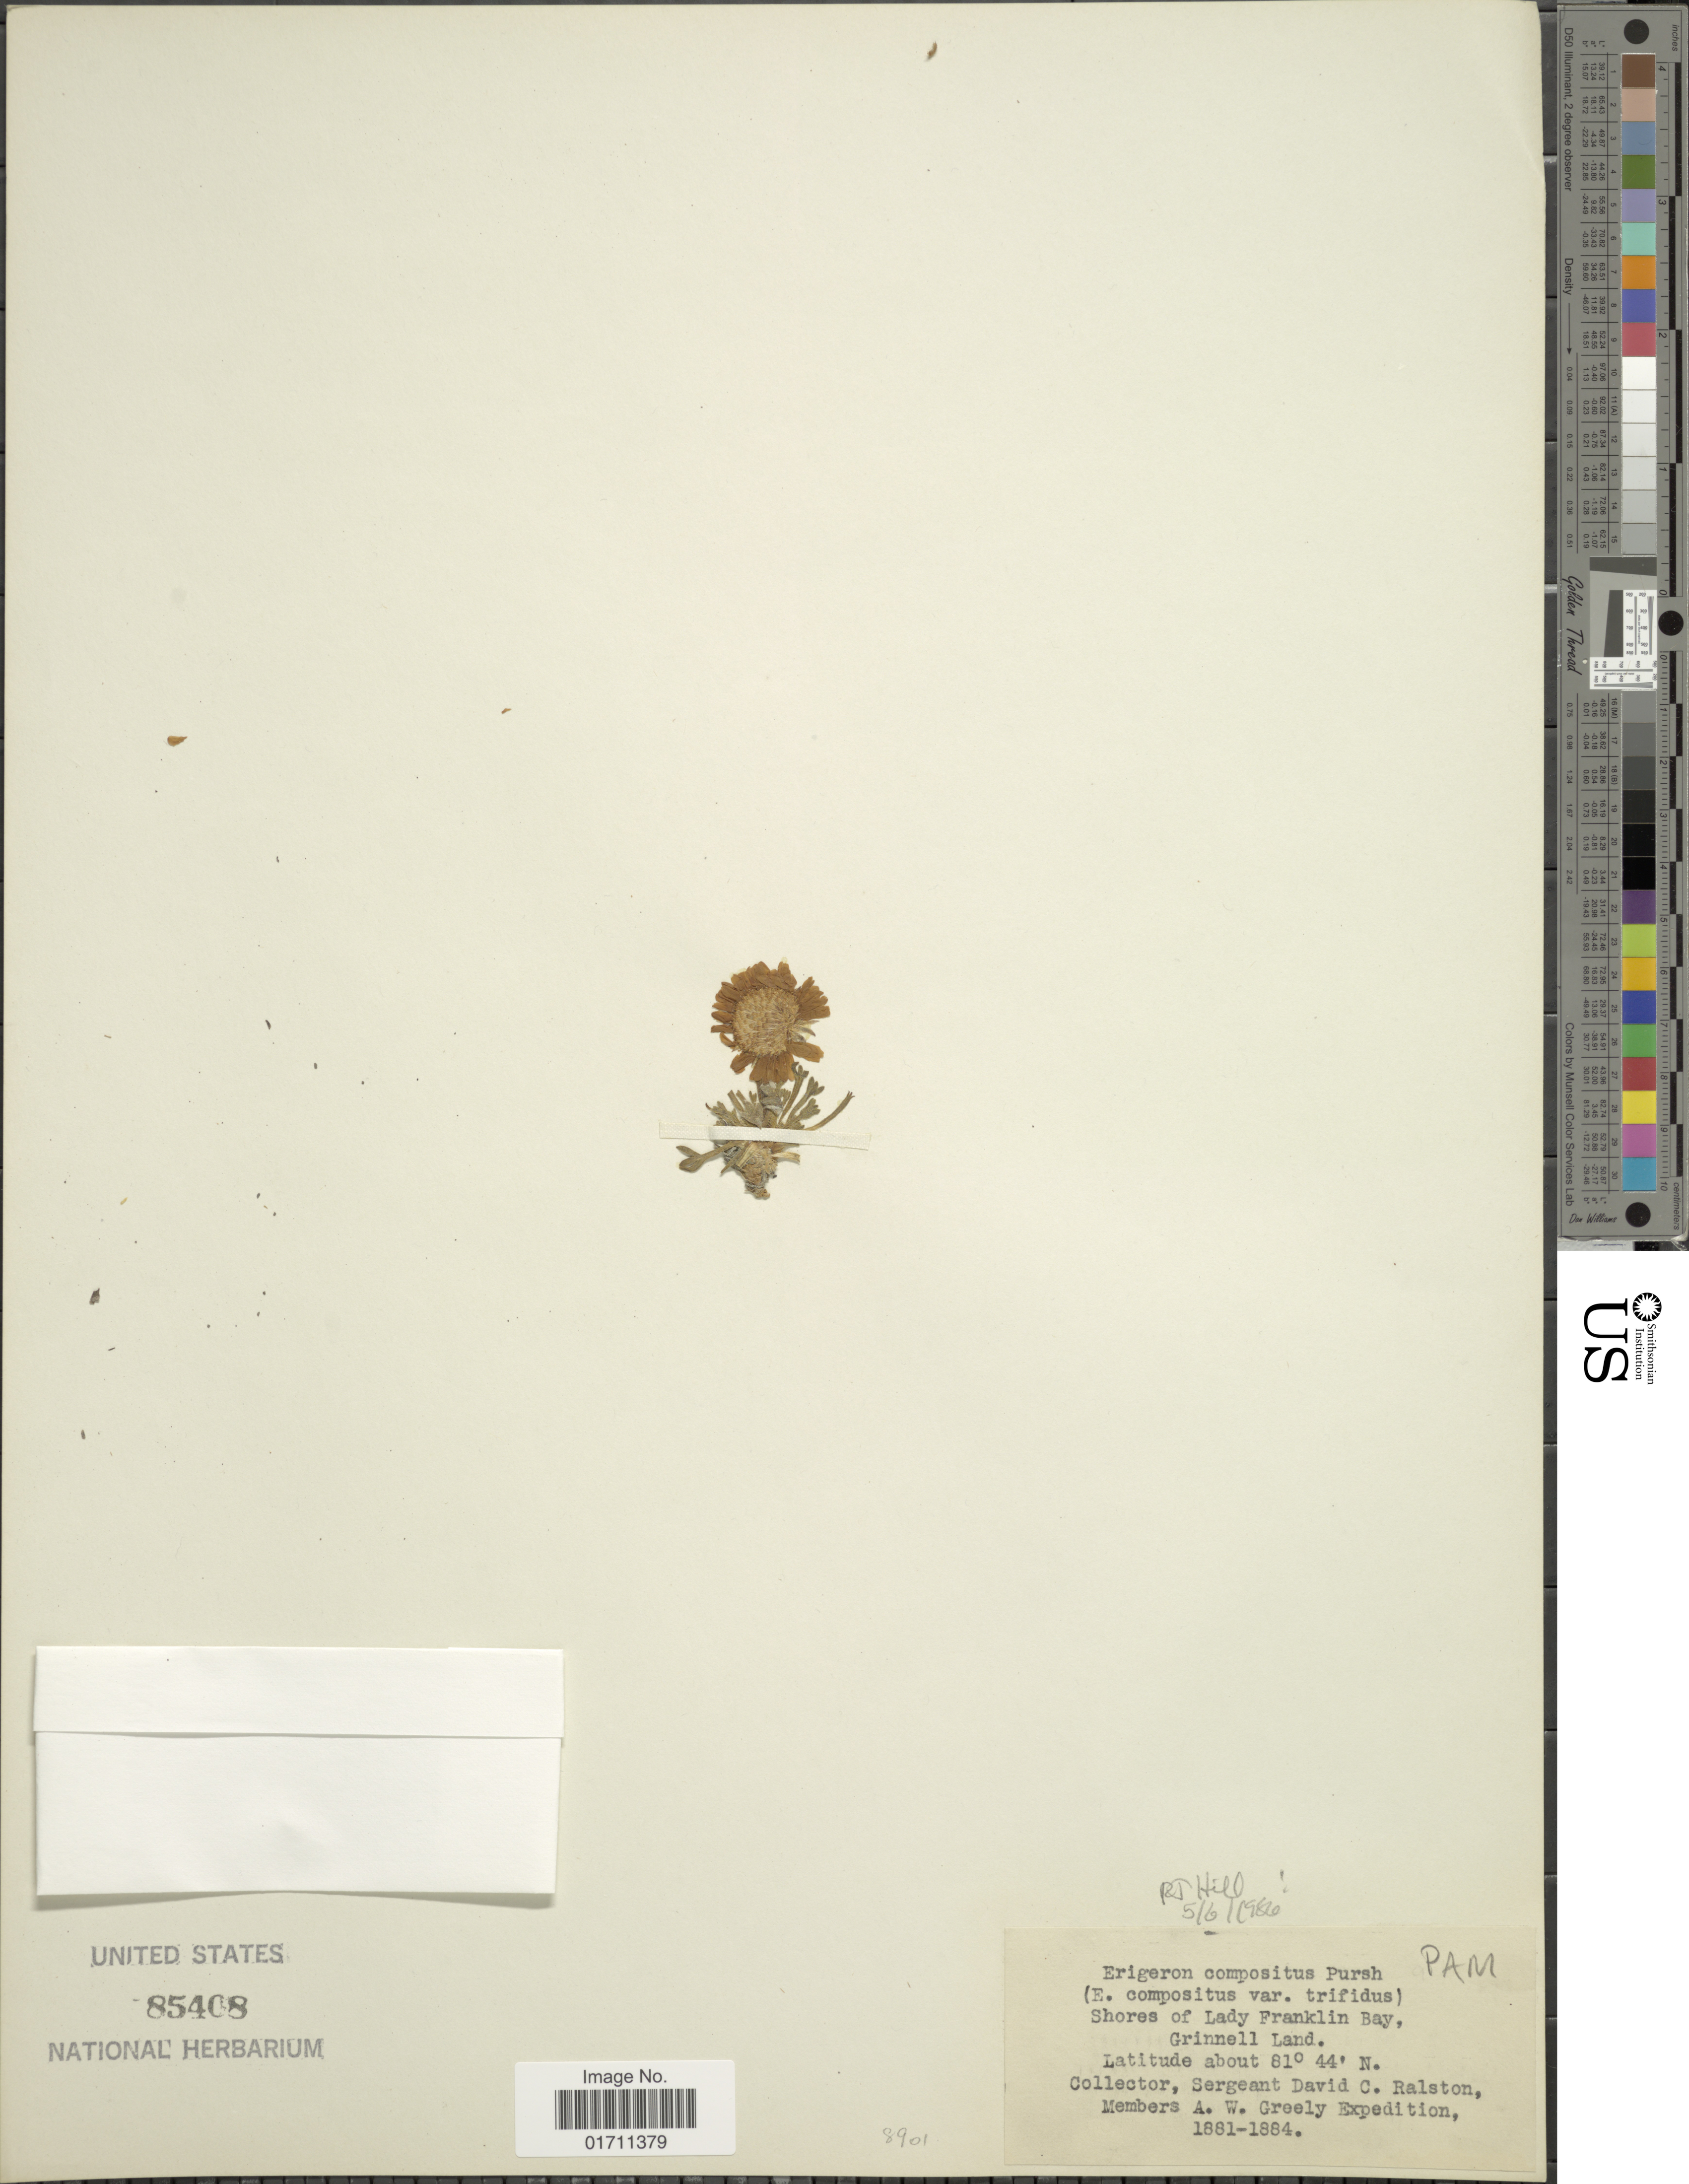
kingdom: Plantae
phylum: Tracheophyta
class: Magnoliopsida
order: Asterales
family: Asteraceae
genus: Erigeron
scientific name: Erigeron compositus var. trifidus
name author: (Hook.) A. Gray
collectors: D. Ralston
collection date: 1982-06-05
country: Canada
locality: Shores of Lady FRanklin Bay, Grinnell Land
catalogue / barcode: US 85408